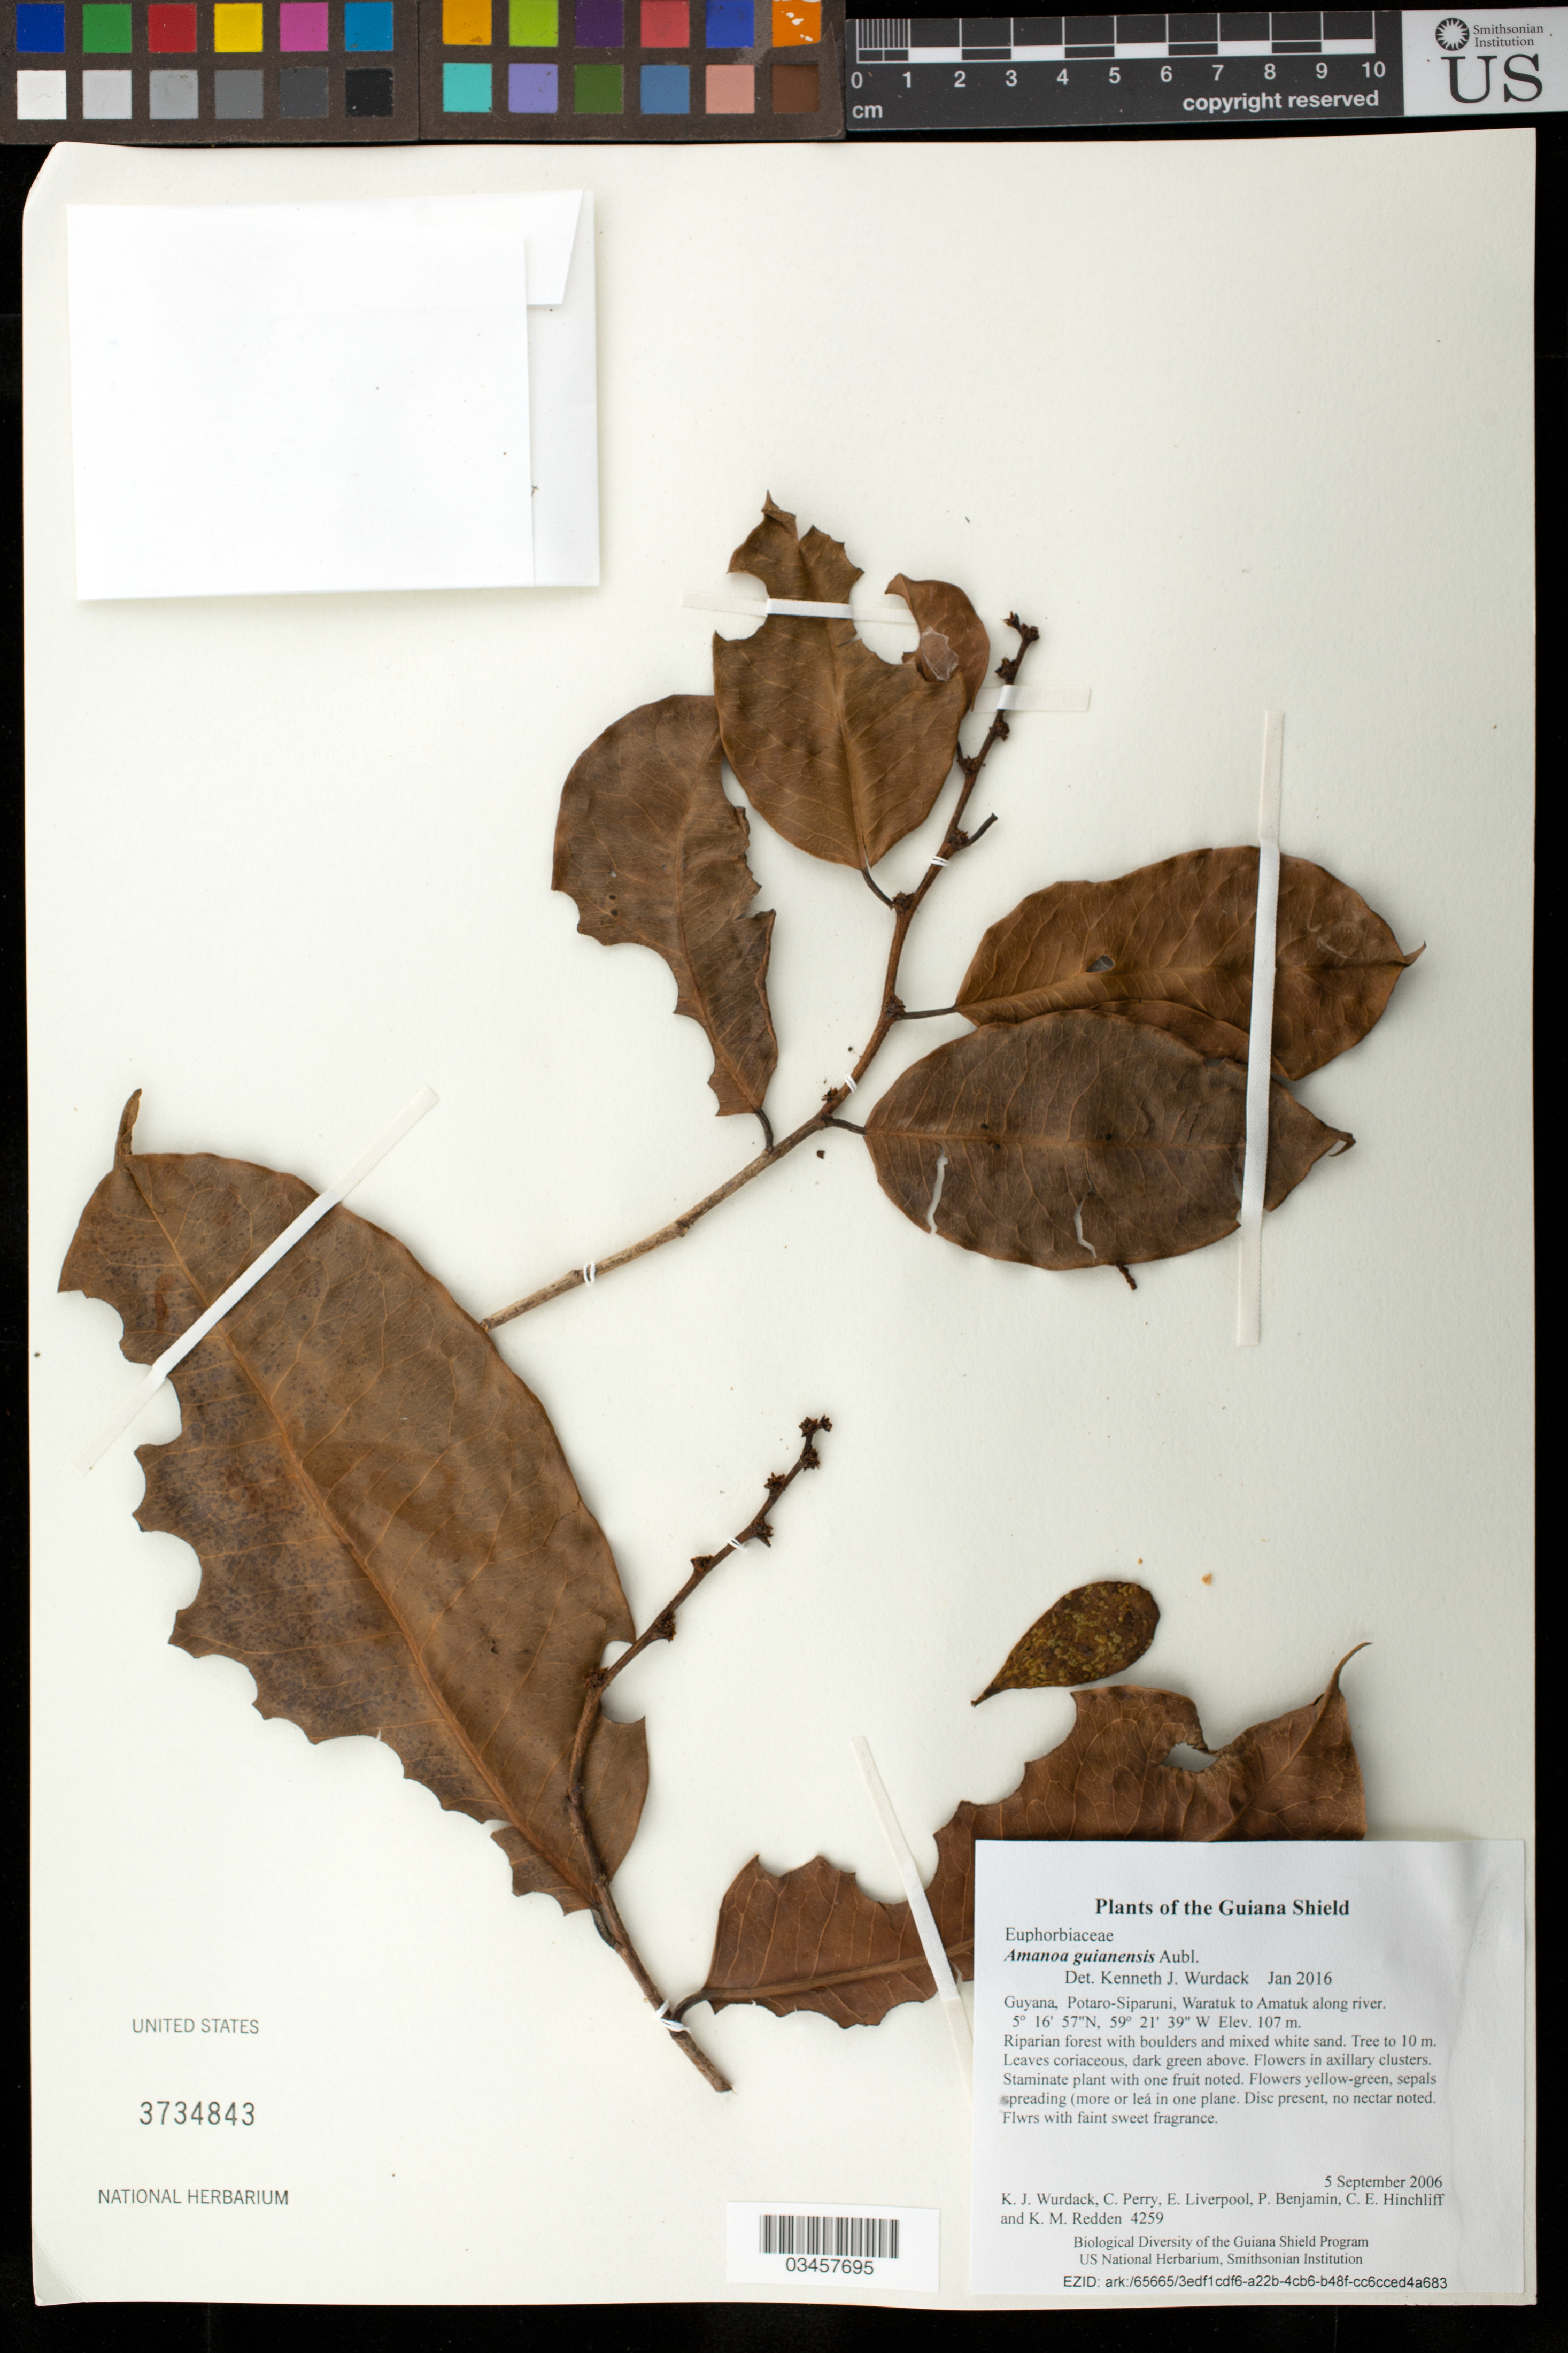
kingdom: Plantae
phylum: Tracheophyta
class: Magnoliopsida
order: Malpighiales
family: Phyllanthaceae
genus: Amanoa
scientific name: Amanoa guianensis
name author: Aubl.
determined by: Wurdack, Kenneth J., (US), Smithsonian Institution - National Museum of Natural History (UNITED STATES)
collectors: K. Wurdack, C. Perry, E. Liverpool, P. Benjamin, C. E. Hinchliff & K. M. Redden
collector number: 4259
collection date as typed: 5 September 2006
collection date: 2006-09-05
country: Guyana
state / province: Potaro-Siparuni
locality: Waratuk to Amatuk along river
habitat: Riparian forest with boulders and mixed white sand.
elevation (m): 107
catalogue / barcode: US 3734843